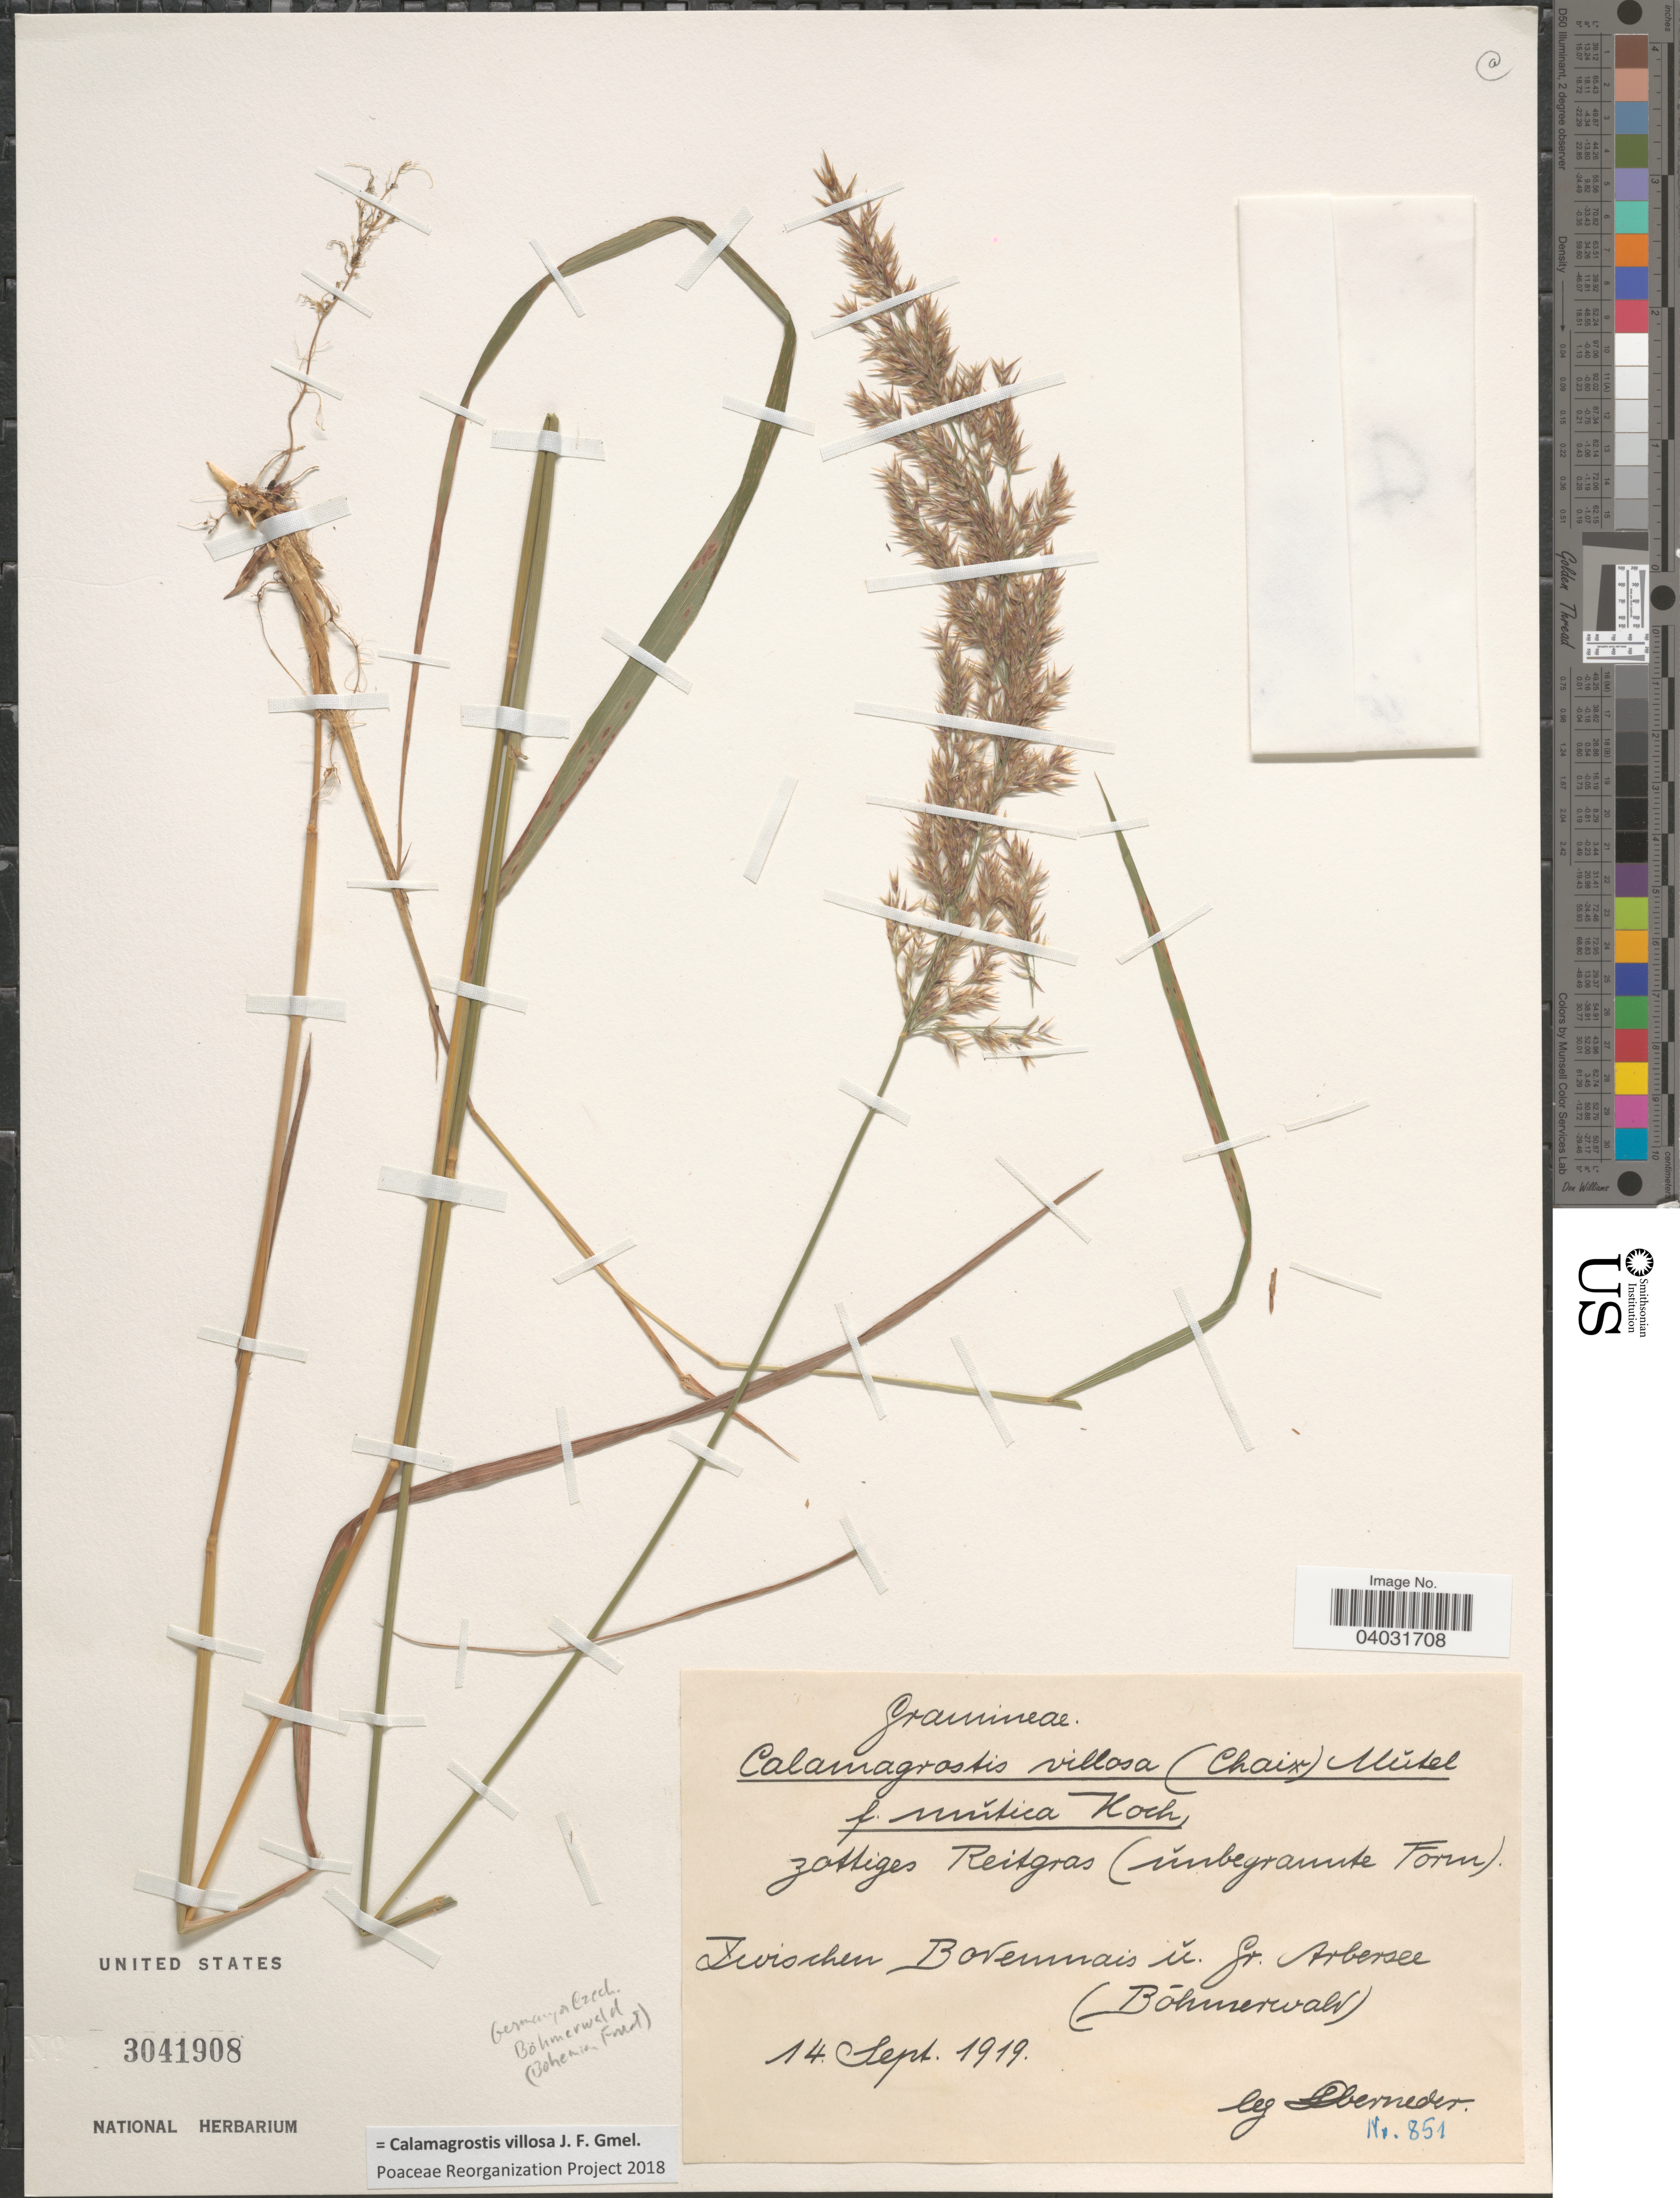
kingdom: Plantae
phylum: Tracheophyta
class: Liliopsida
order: Poales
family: Poaceae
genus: Calamagrostis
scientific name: Calamagrostis villosa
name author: J.F. Gmel.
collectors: -. Oberneder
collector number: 851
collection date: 1919-09-14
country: Germany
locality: Zwischen Bodenmais m. Gr. Arbersee (Bohmerwald).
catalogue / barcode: US 3041908